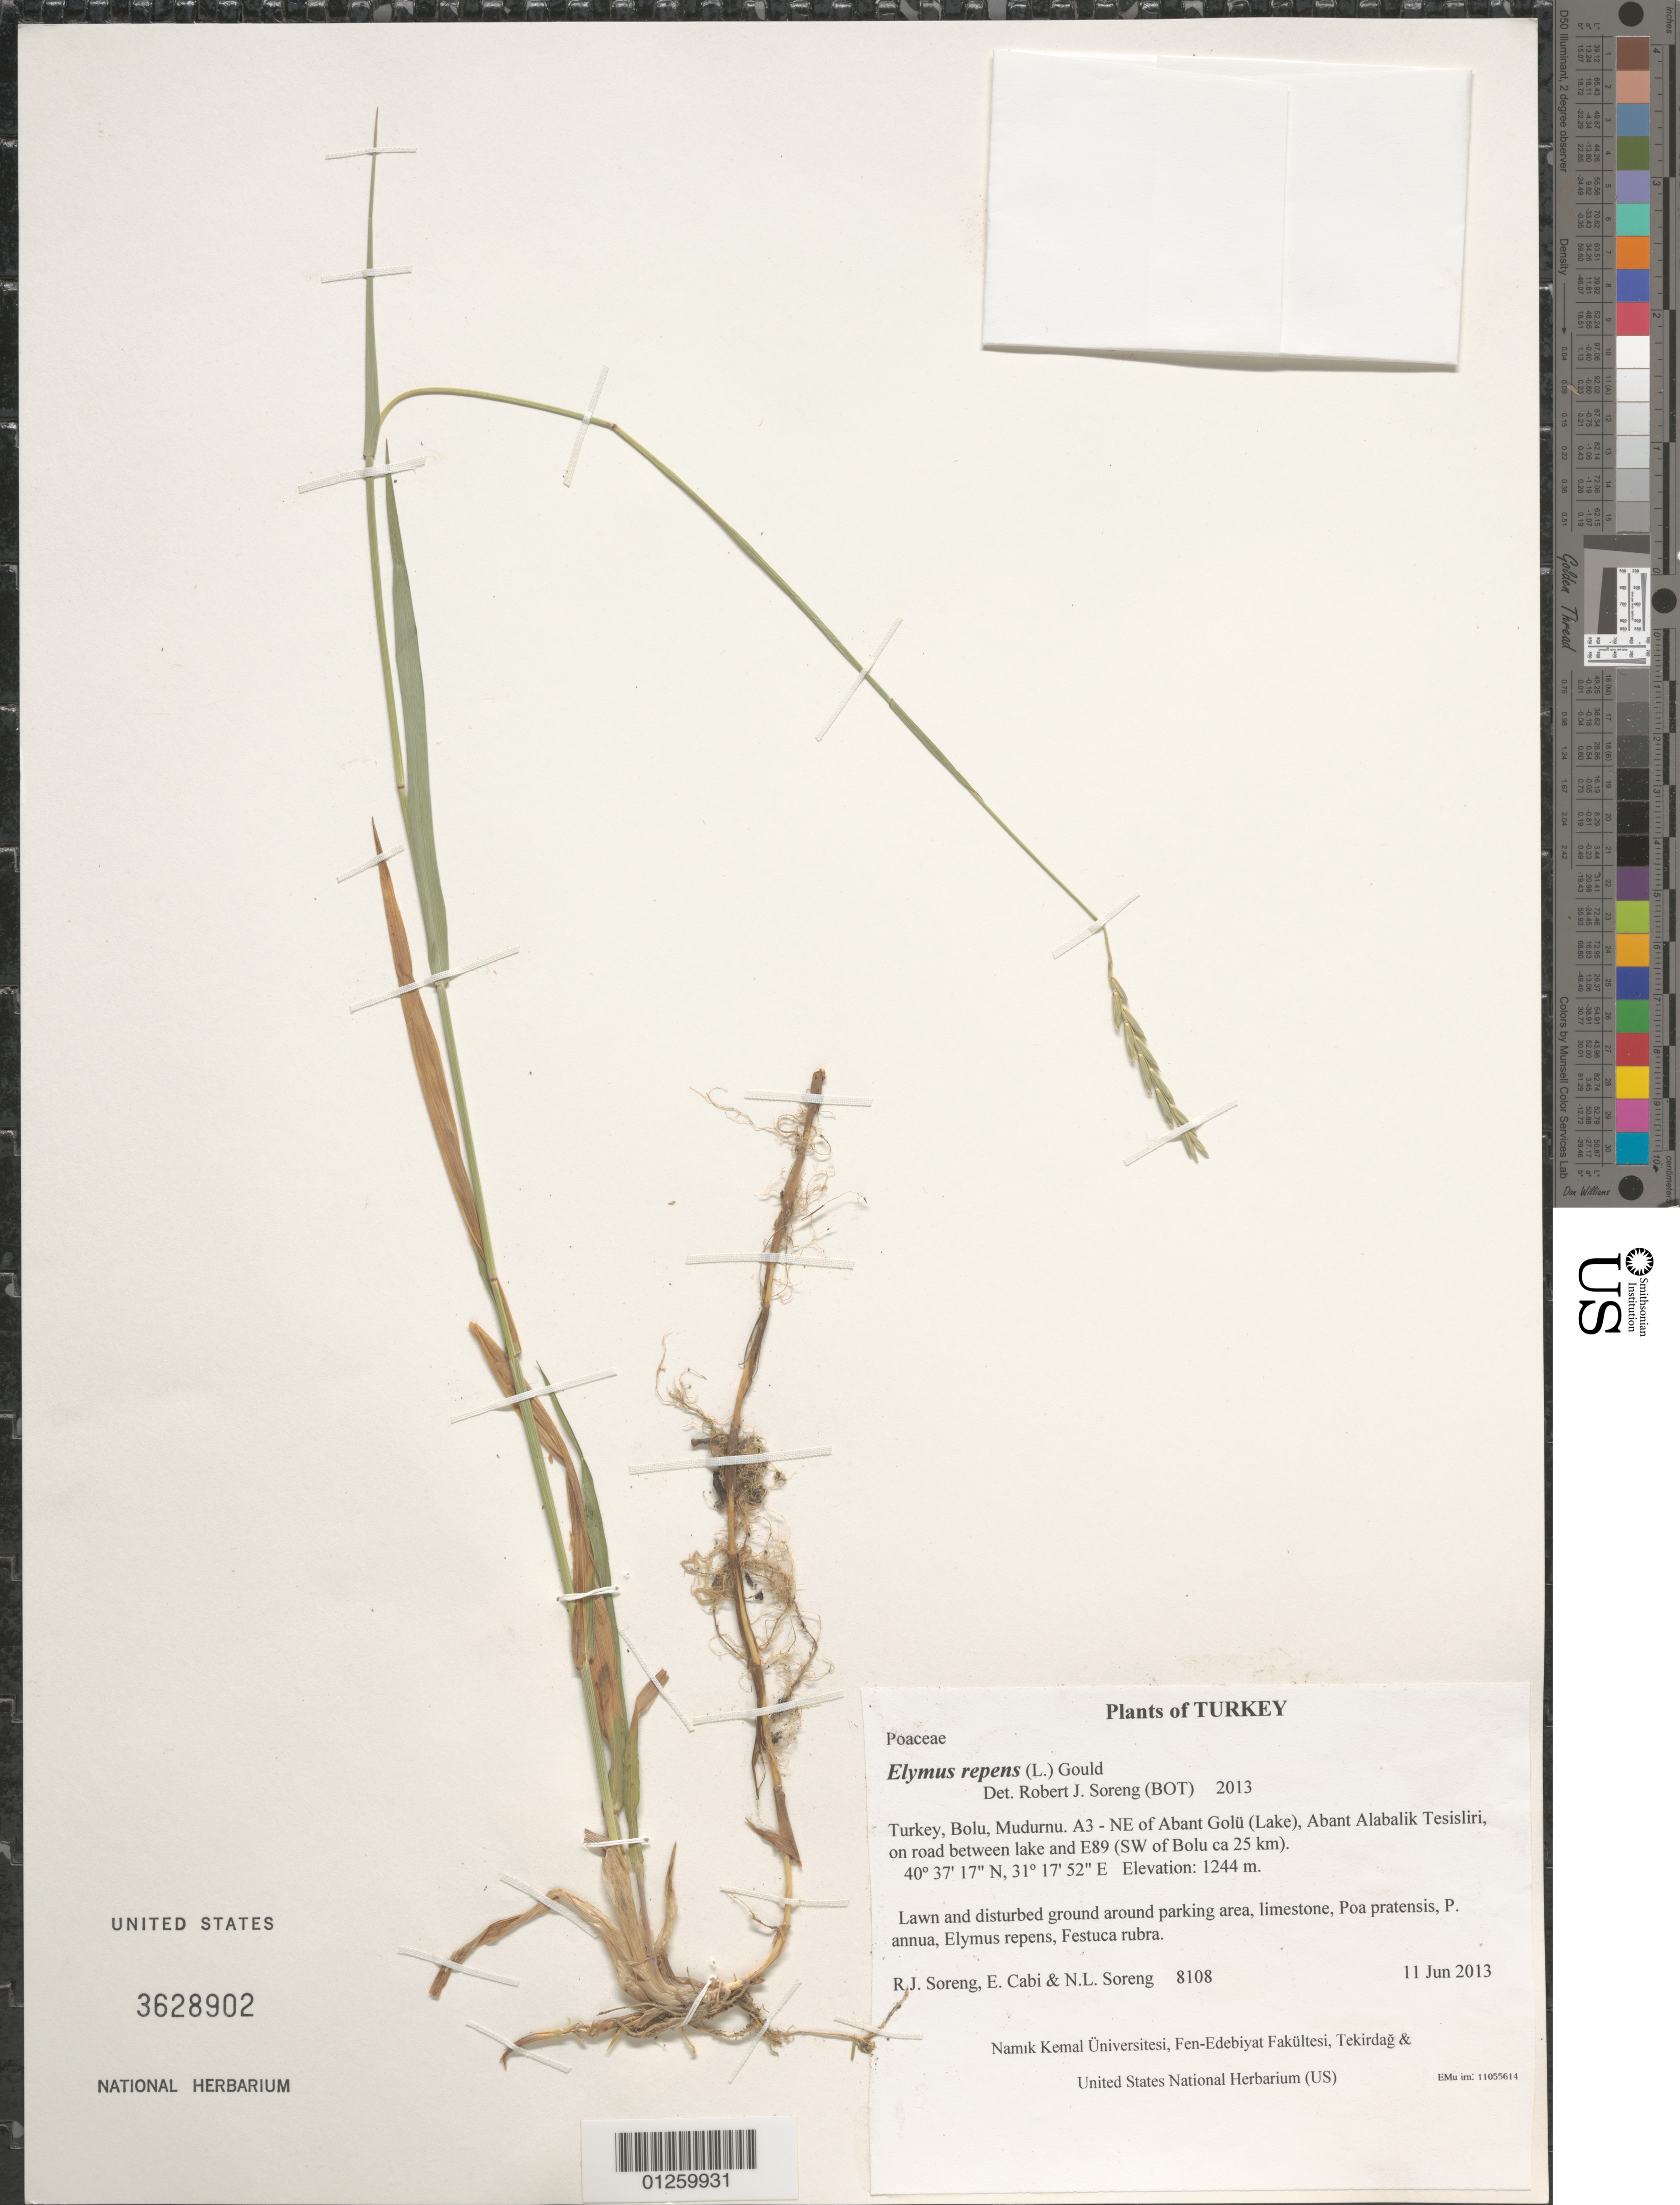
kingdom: Plantae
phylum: Tracheophyta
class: Liliopsida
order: Poales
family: Poaceae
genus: Elymus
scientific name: Elymus repens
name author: (L.) Gould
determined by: Soreng, Robert J., Research Associate (BOT), Smithsonian Institution - National Museum of Natural History (UNITED STATES)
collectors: R. J. Soreng, E. Cabi & N. L. Soreng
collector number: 8108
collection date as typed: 2013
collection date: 2013-06-11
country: Turkey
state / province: Bolu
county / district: Mudurnu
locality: A3 - NE of Abant Gölü (Lake), Abant Alabalik Tesisliri, on road between lake and E89 (SW of Bolu ca 25 km)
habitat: Lawn and disturbed ground around parking area, limestone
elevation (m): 1244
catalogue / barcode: US 3628902